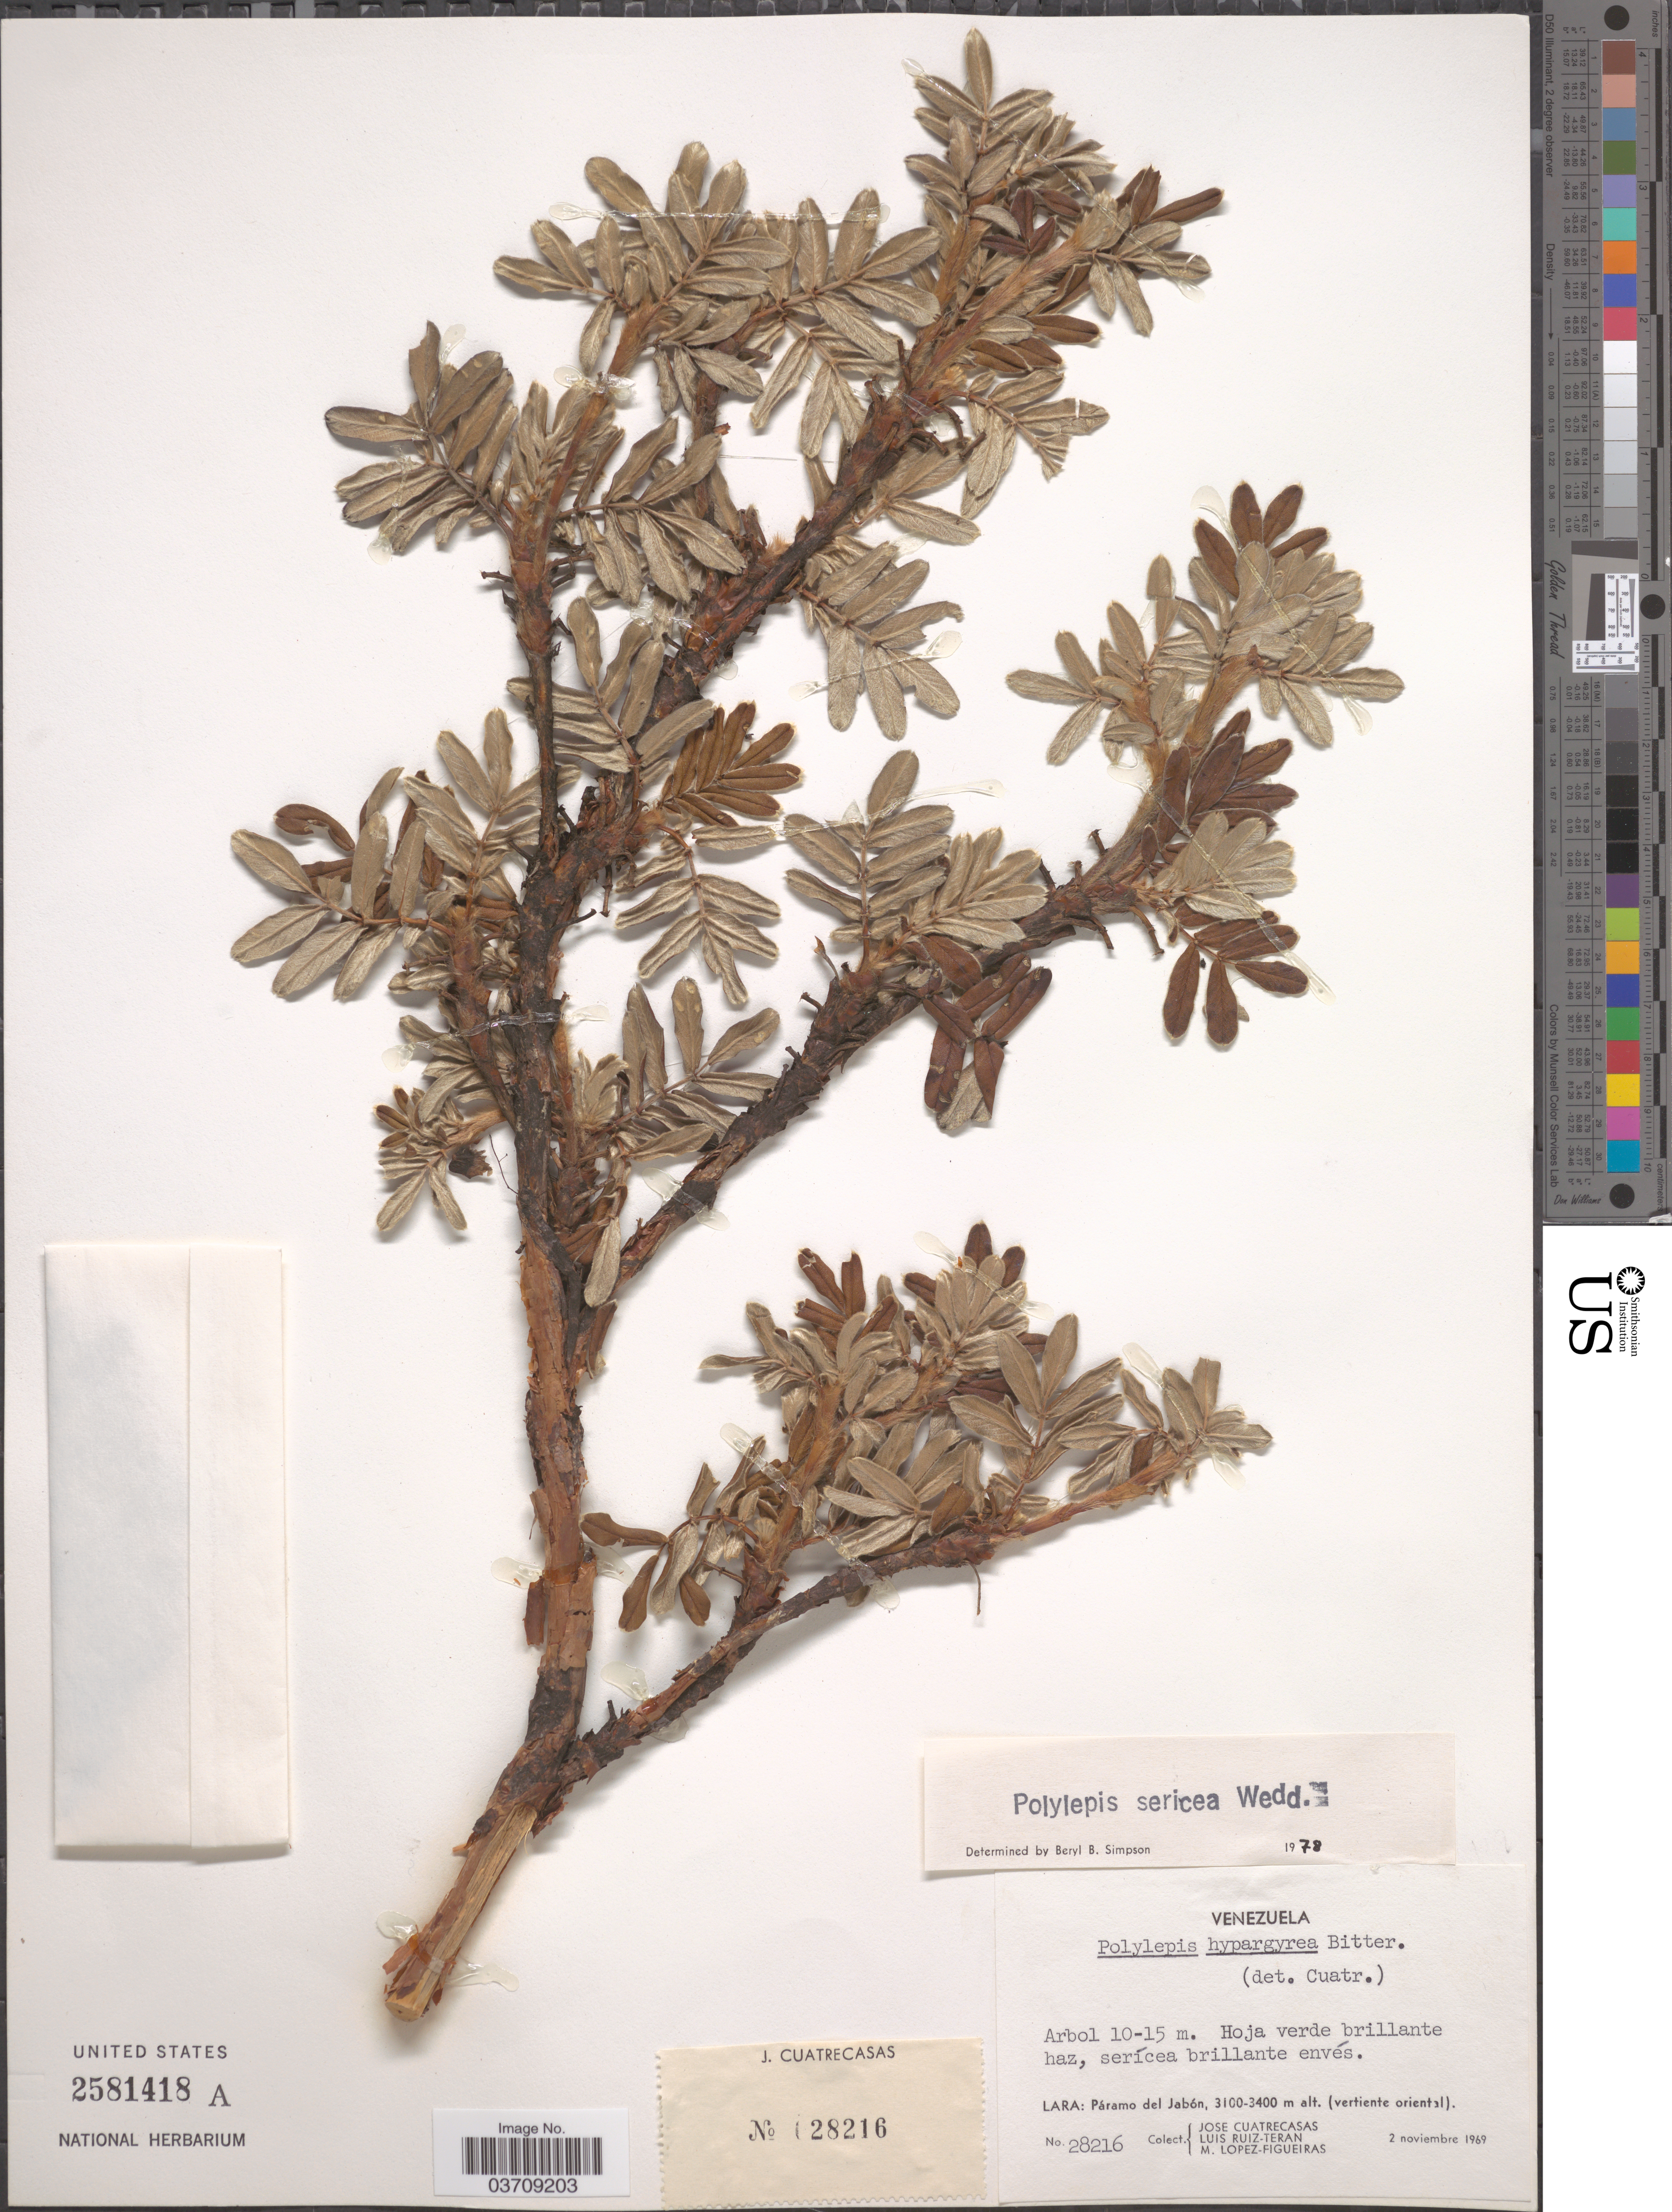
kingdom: Plantae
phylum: Tracheophyta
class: Magnoliopsida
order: Rosales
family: Rosaceae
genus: Polylepis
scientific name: Polylepis sericea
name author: Wedd.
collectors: J. Cuatrecasas, L. Teran & M. López Figueiras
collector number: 28216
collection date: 1969-11-02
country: Venezuela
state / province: Lara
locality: Páramo del Jabón.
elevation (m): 3100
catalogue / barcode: US 2581418A